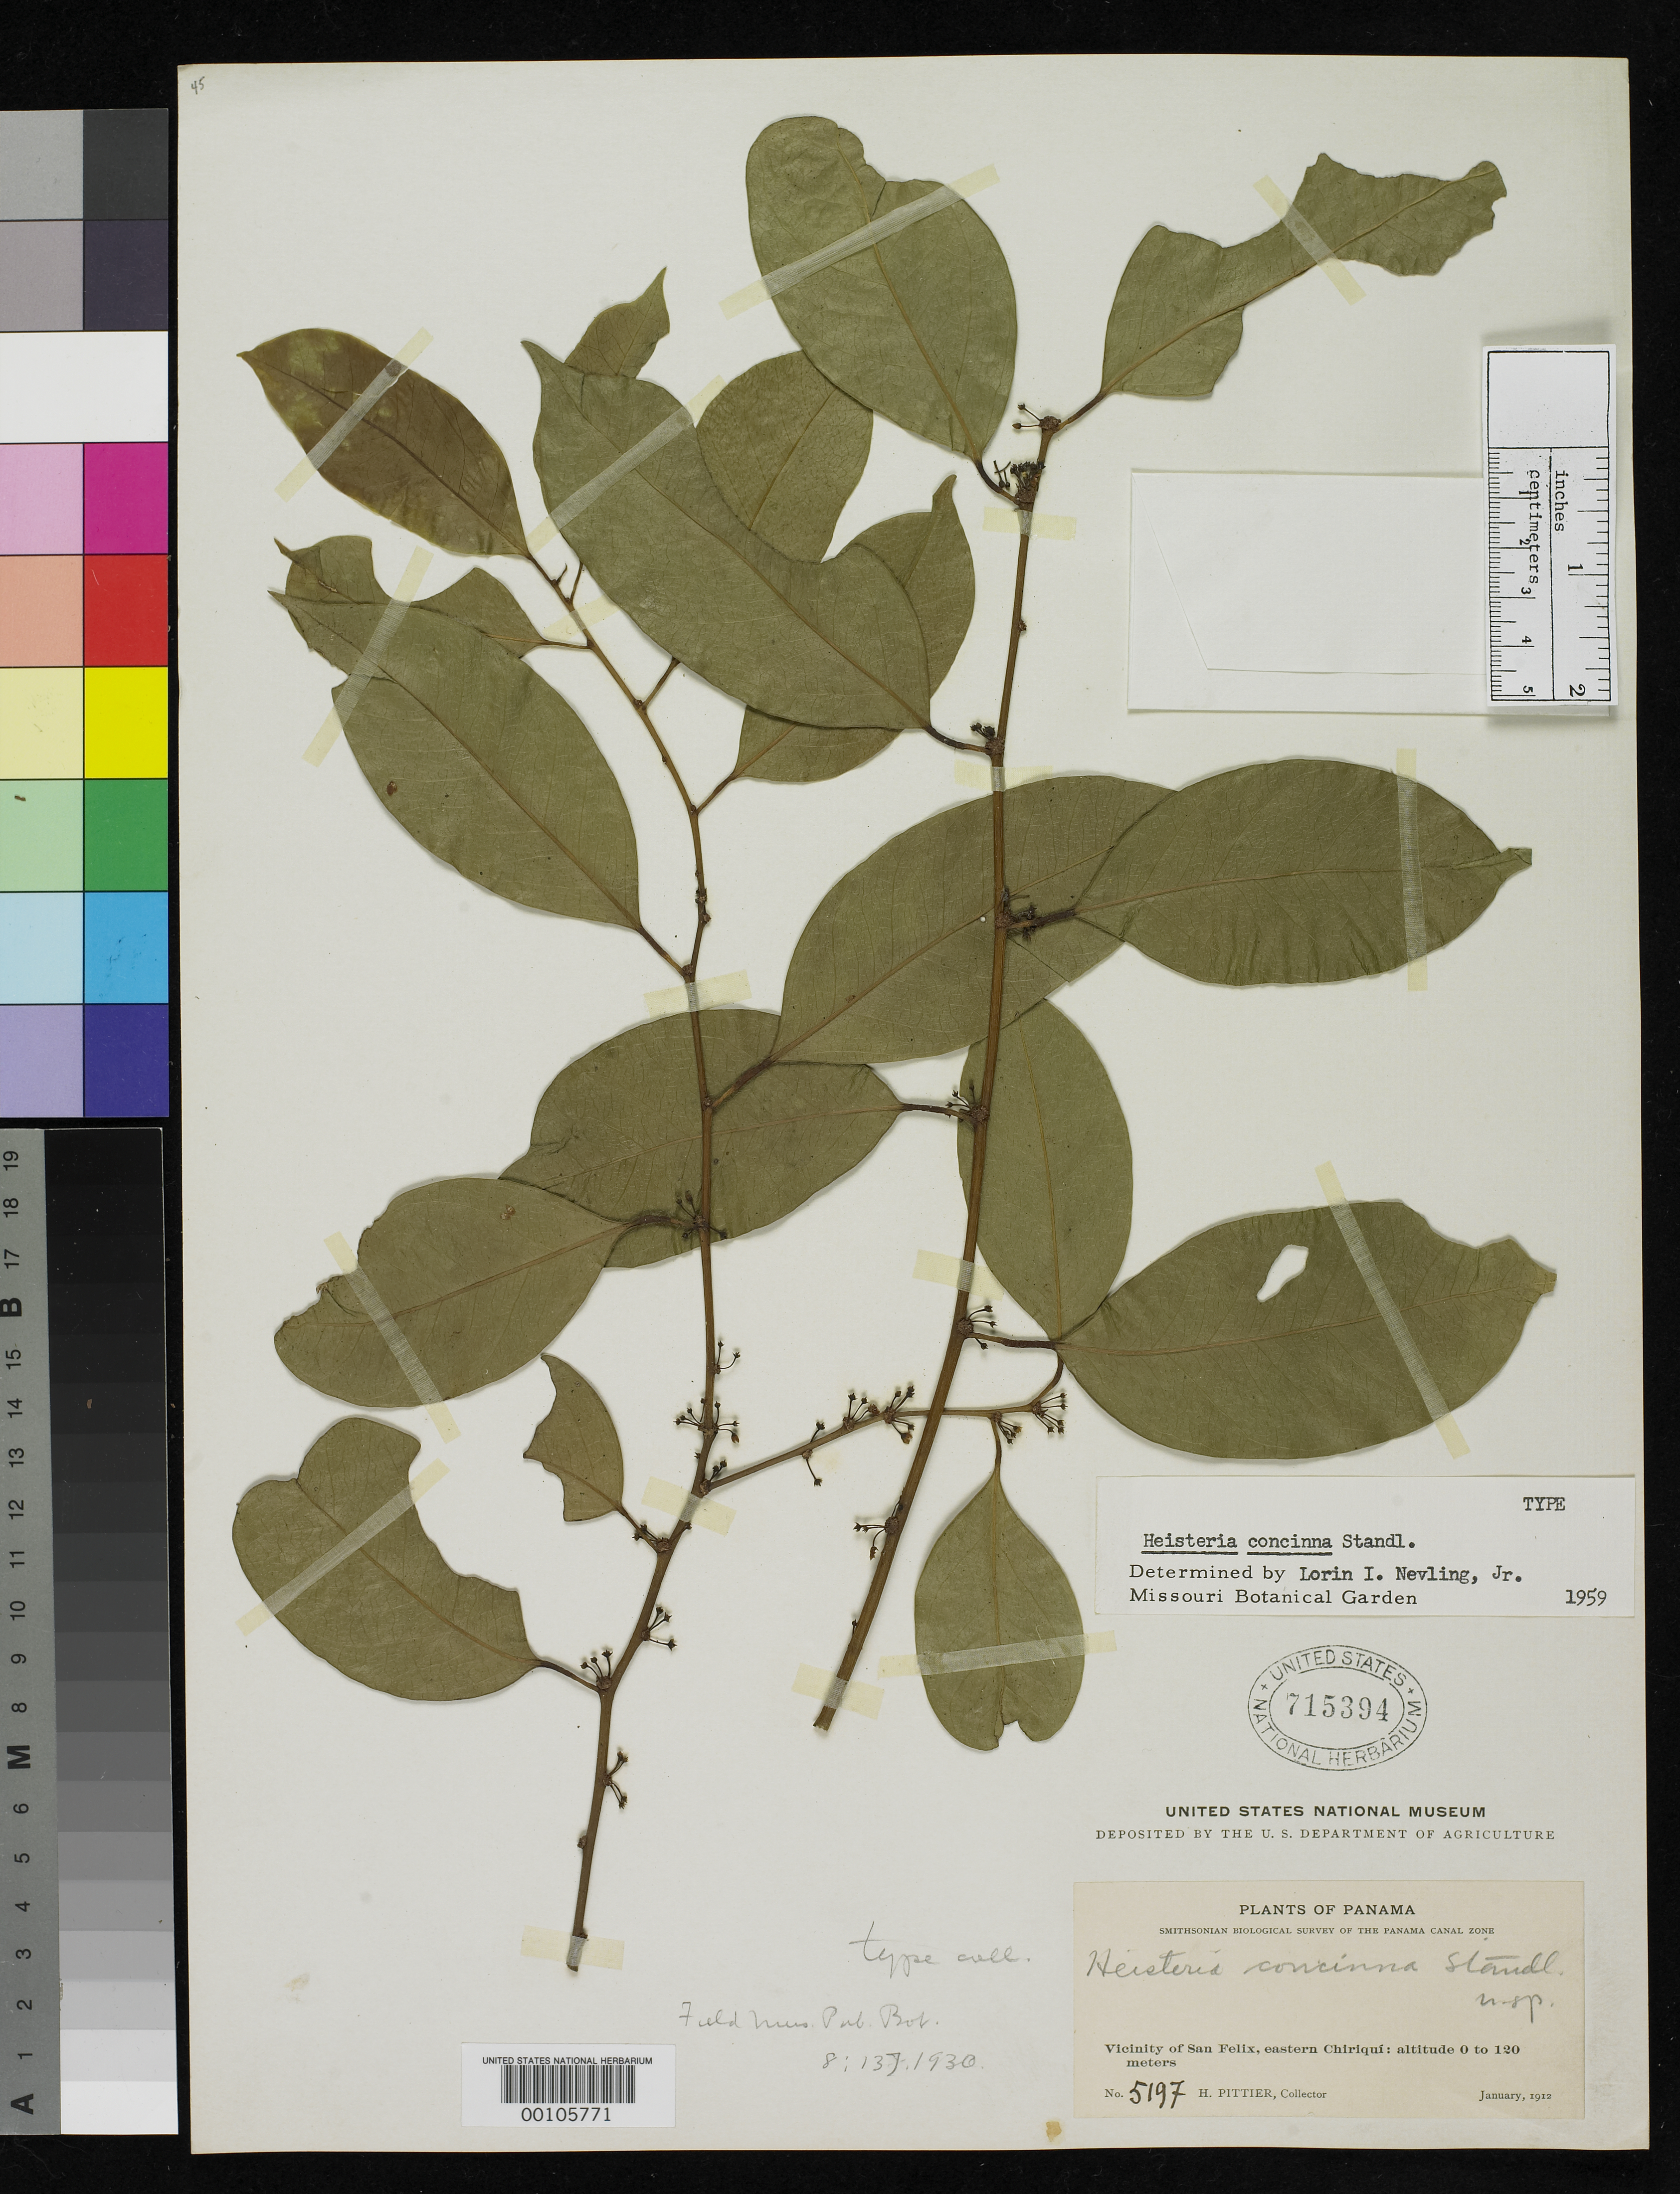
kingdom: Plantae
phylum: Tracheophyta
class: Magnoliopsida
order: Santalales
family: Erythropalaceae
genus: Heisteria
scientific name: Heisteria concinna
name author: Standl.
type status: Isotype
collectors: H. F. Pittier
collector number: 5197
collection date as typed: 18 Dec 1911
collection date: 1911-12-18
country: Panama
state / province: Chiriquí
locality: Vicinity of San Felix.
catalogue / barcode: US 715394